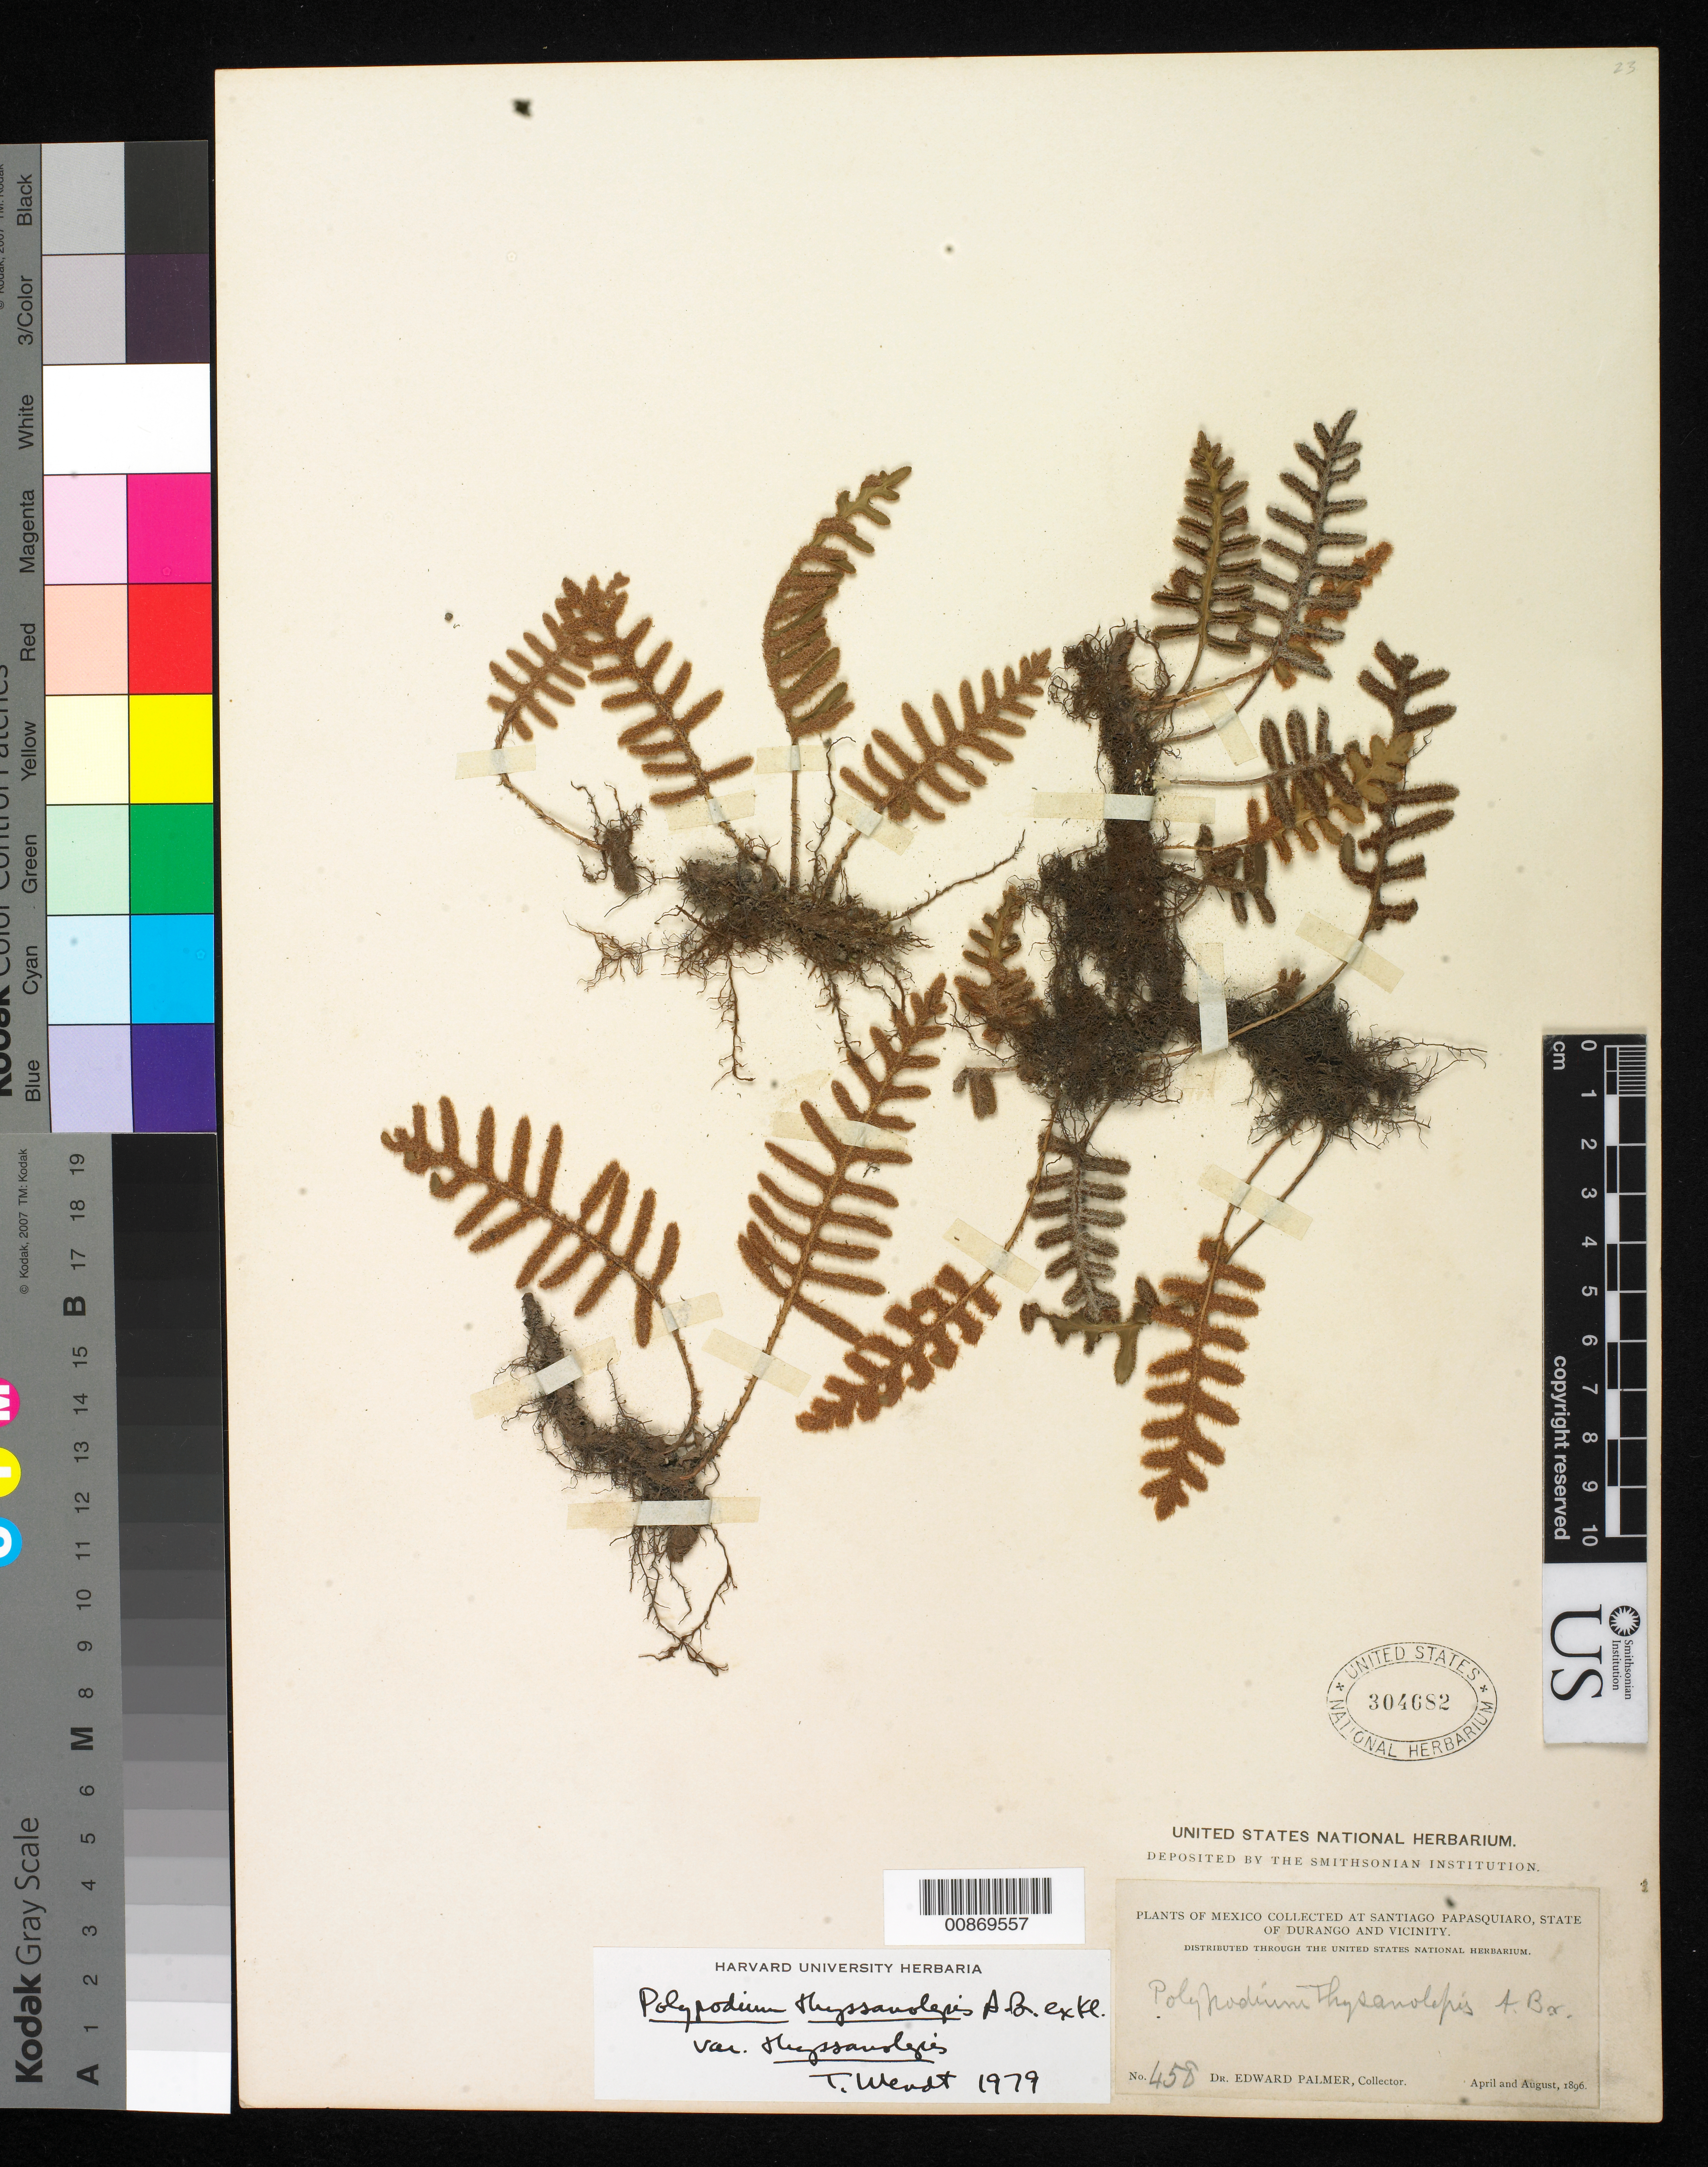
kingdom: Plantae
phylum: Tracheophyta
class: Polypodiopsida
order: Polypodiales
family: Polypodiaceae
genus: Pleopeltis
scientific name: Pleopeltis thyssanolepis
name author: (A. Braun ex Klotzsch) E.G. Andrews & Windham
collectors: E. Palmer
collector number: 458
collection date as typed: Apr 1896 to -- Aug 1896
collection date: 1896-04/1896-08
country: Mexico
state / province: Durango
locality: Santiago Papasquiaro, Durango and vicinity.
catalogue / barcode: US 304682